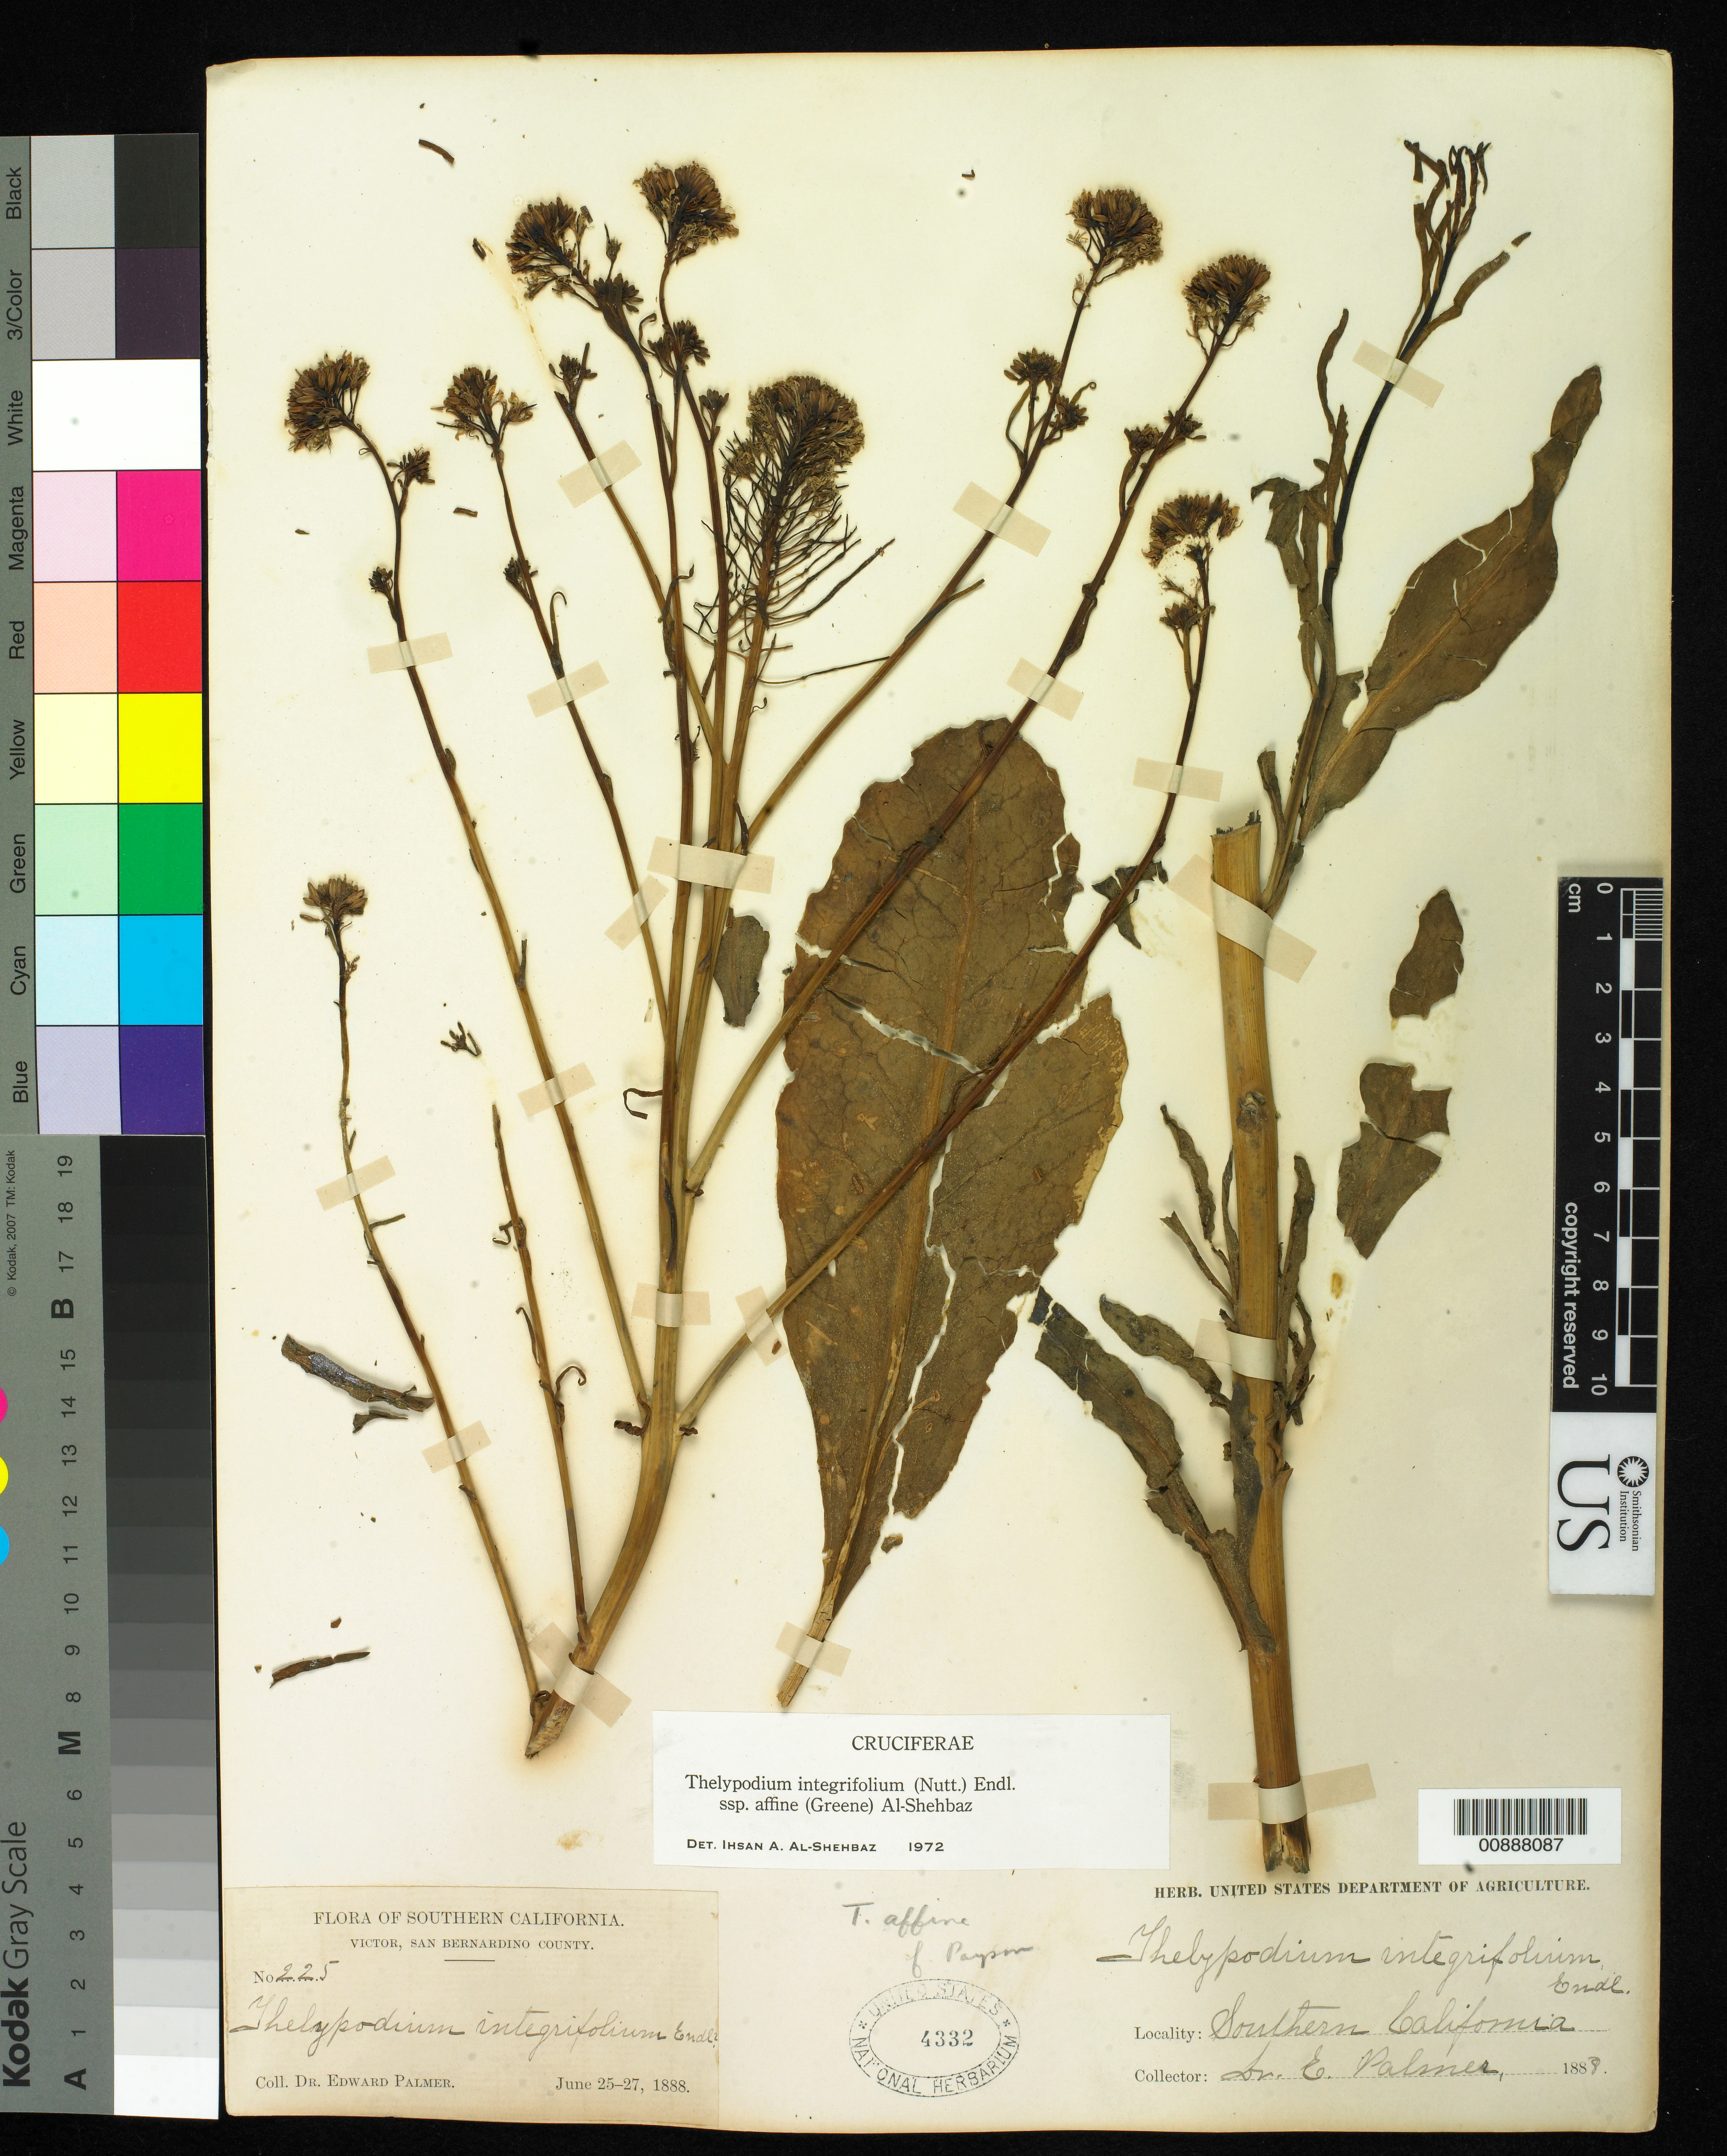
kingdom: Plantae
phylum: Tracheophyta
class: Magnoliopsida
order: Brassicales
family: Brassicaceae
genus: Thelypodium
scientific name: Thelypodium integrifolium subsp. affine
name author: (Greene) Al-Shehbaz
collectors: E. Palmer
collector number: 225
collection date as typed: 25 Jun 1888 to 27 Jun 1888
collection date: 1888-06-25/1888-06-27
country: United States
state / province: California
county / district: San Bernardino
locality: Victor, San Bernardino County, California.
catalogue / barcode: US 4332